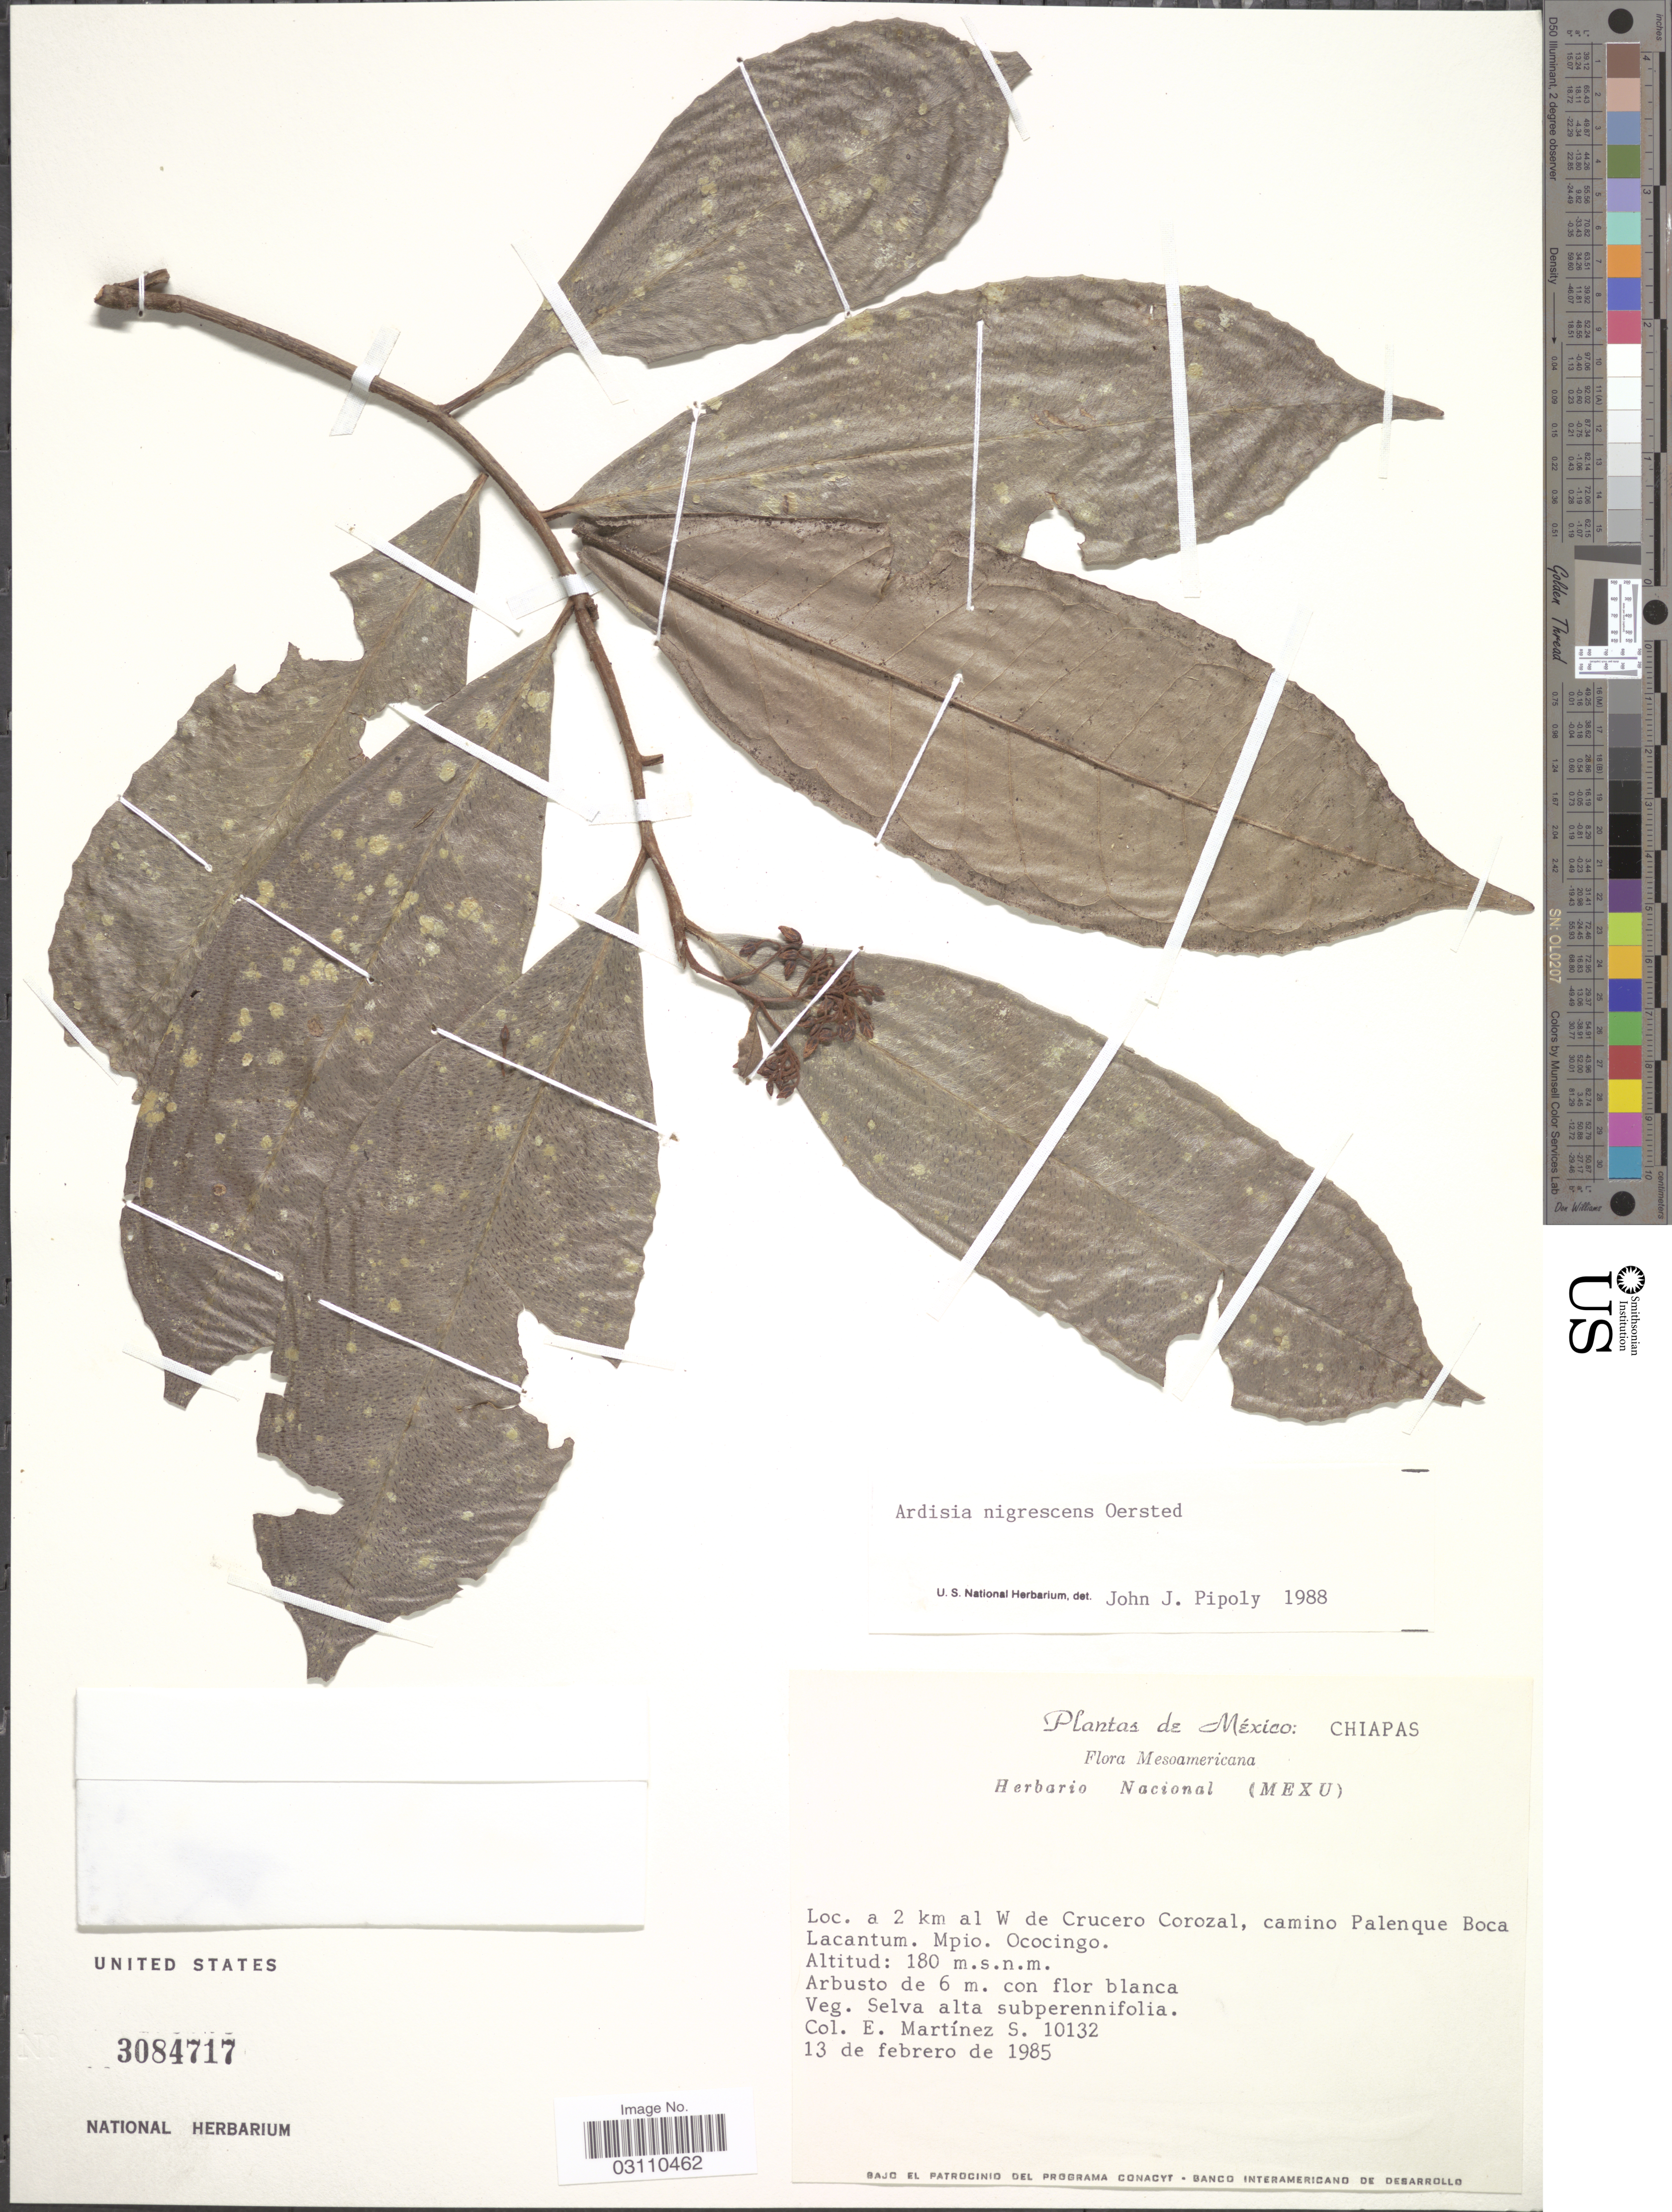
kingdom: Plantae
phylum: Tracheophyta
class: Magnoliopsida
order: Ericales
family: Primulaceae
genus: Ardisia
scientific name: Ardisia nigrescens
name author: Oerst.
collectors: E. M. Martínez S.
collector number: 10132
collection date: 1985-02-13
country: Mexico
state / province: Chiapas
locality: A 2 km al W de Crucero Corozal, camino Palenque Boca Lacantum. Mpio. Ococingo.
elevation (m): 180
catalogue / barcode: US 3084717